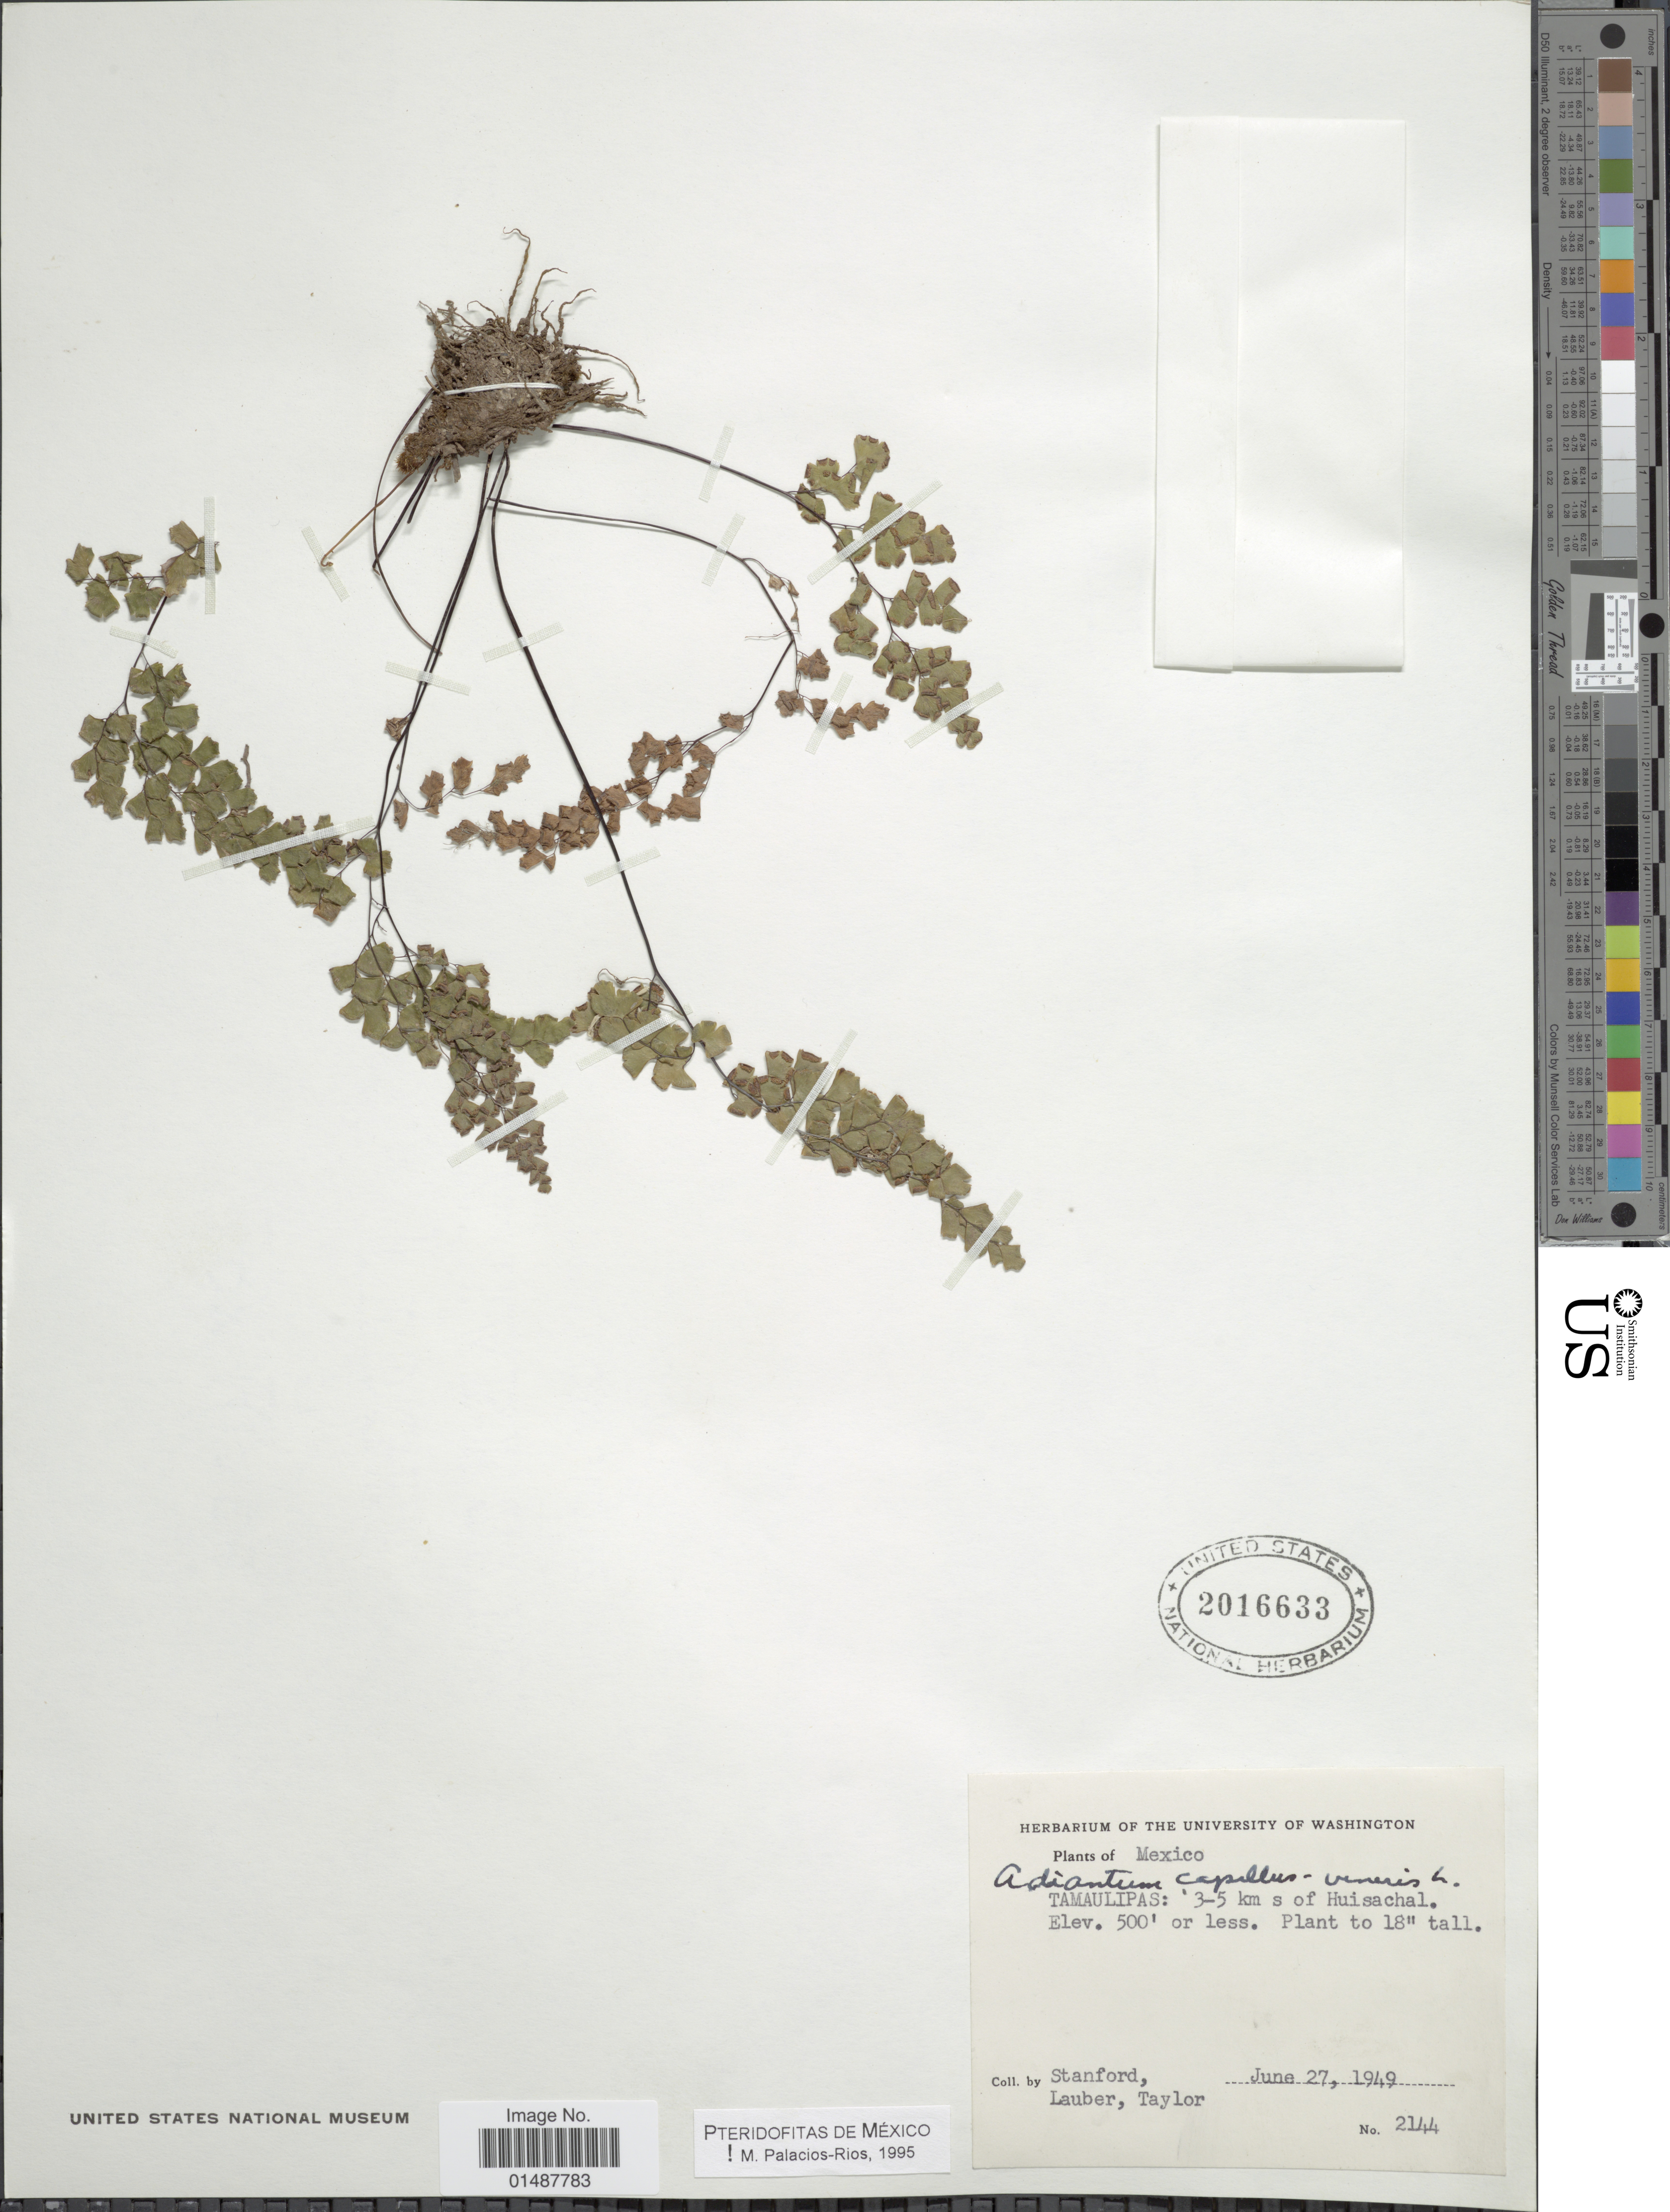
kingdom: Plantae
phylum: Tracheophyta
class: Polypodiopsida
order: Polypodiales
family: Pteridaceae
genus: Adiantum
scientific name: Adiantum capillus-veneris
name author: L.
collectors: -. Stanford, Lauber, -- & -- Taylor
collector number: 2144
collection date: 1949-06-27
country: Mexico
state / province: Tamaulipas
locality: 3-5 km s of Huisachal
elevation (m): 152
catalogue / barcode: US 2016633